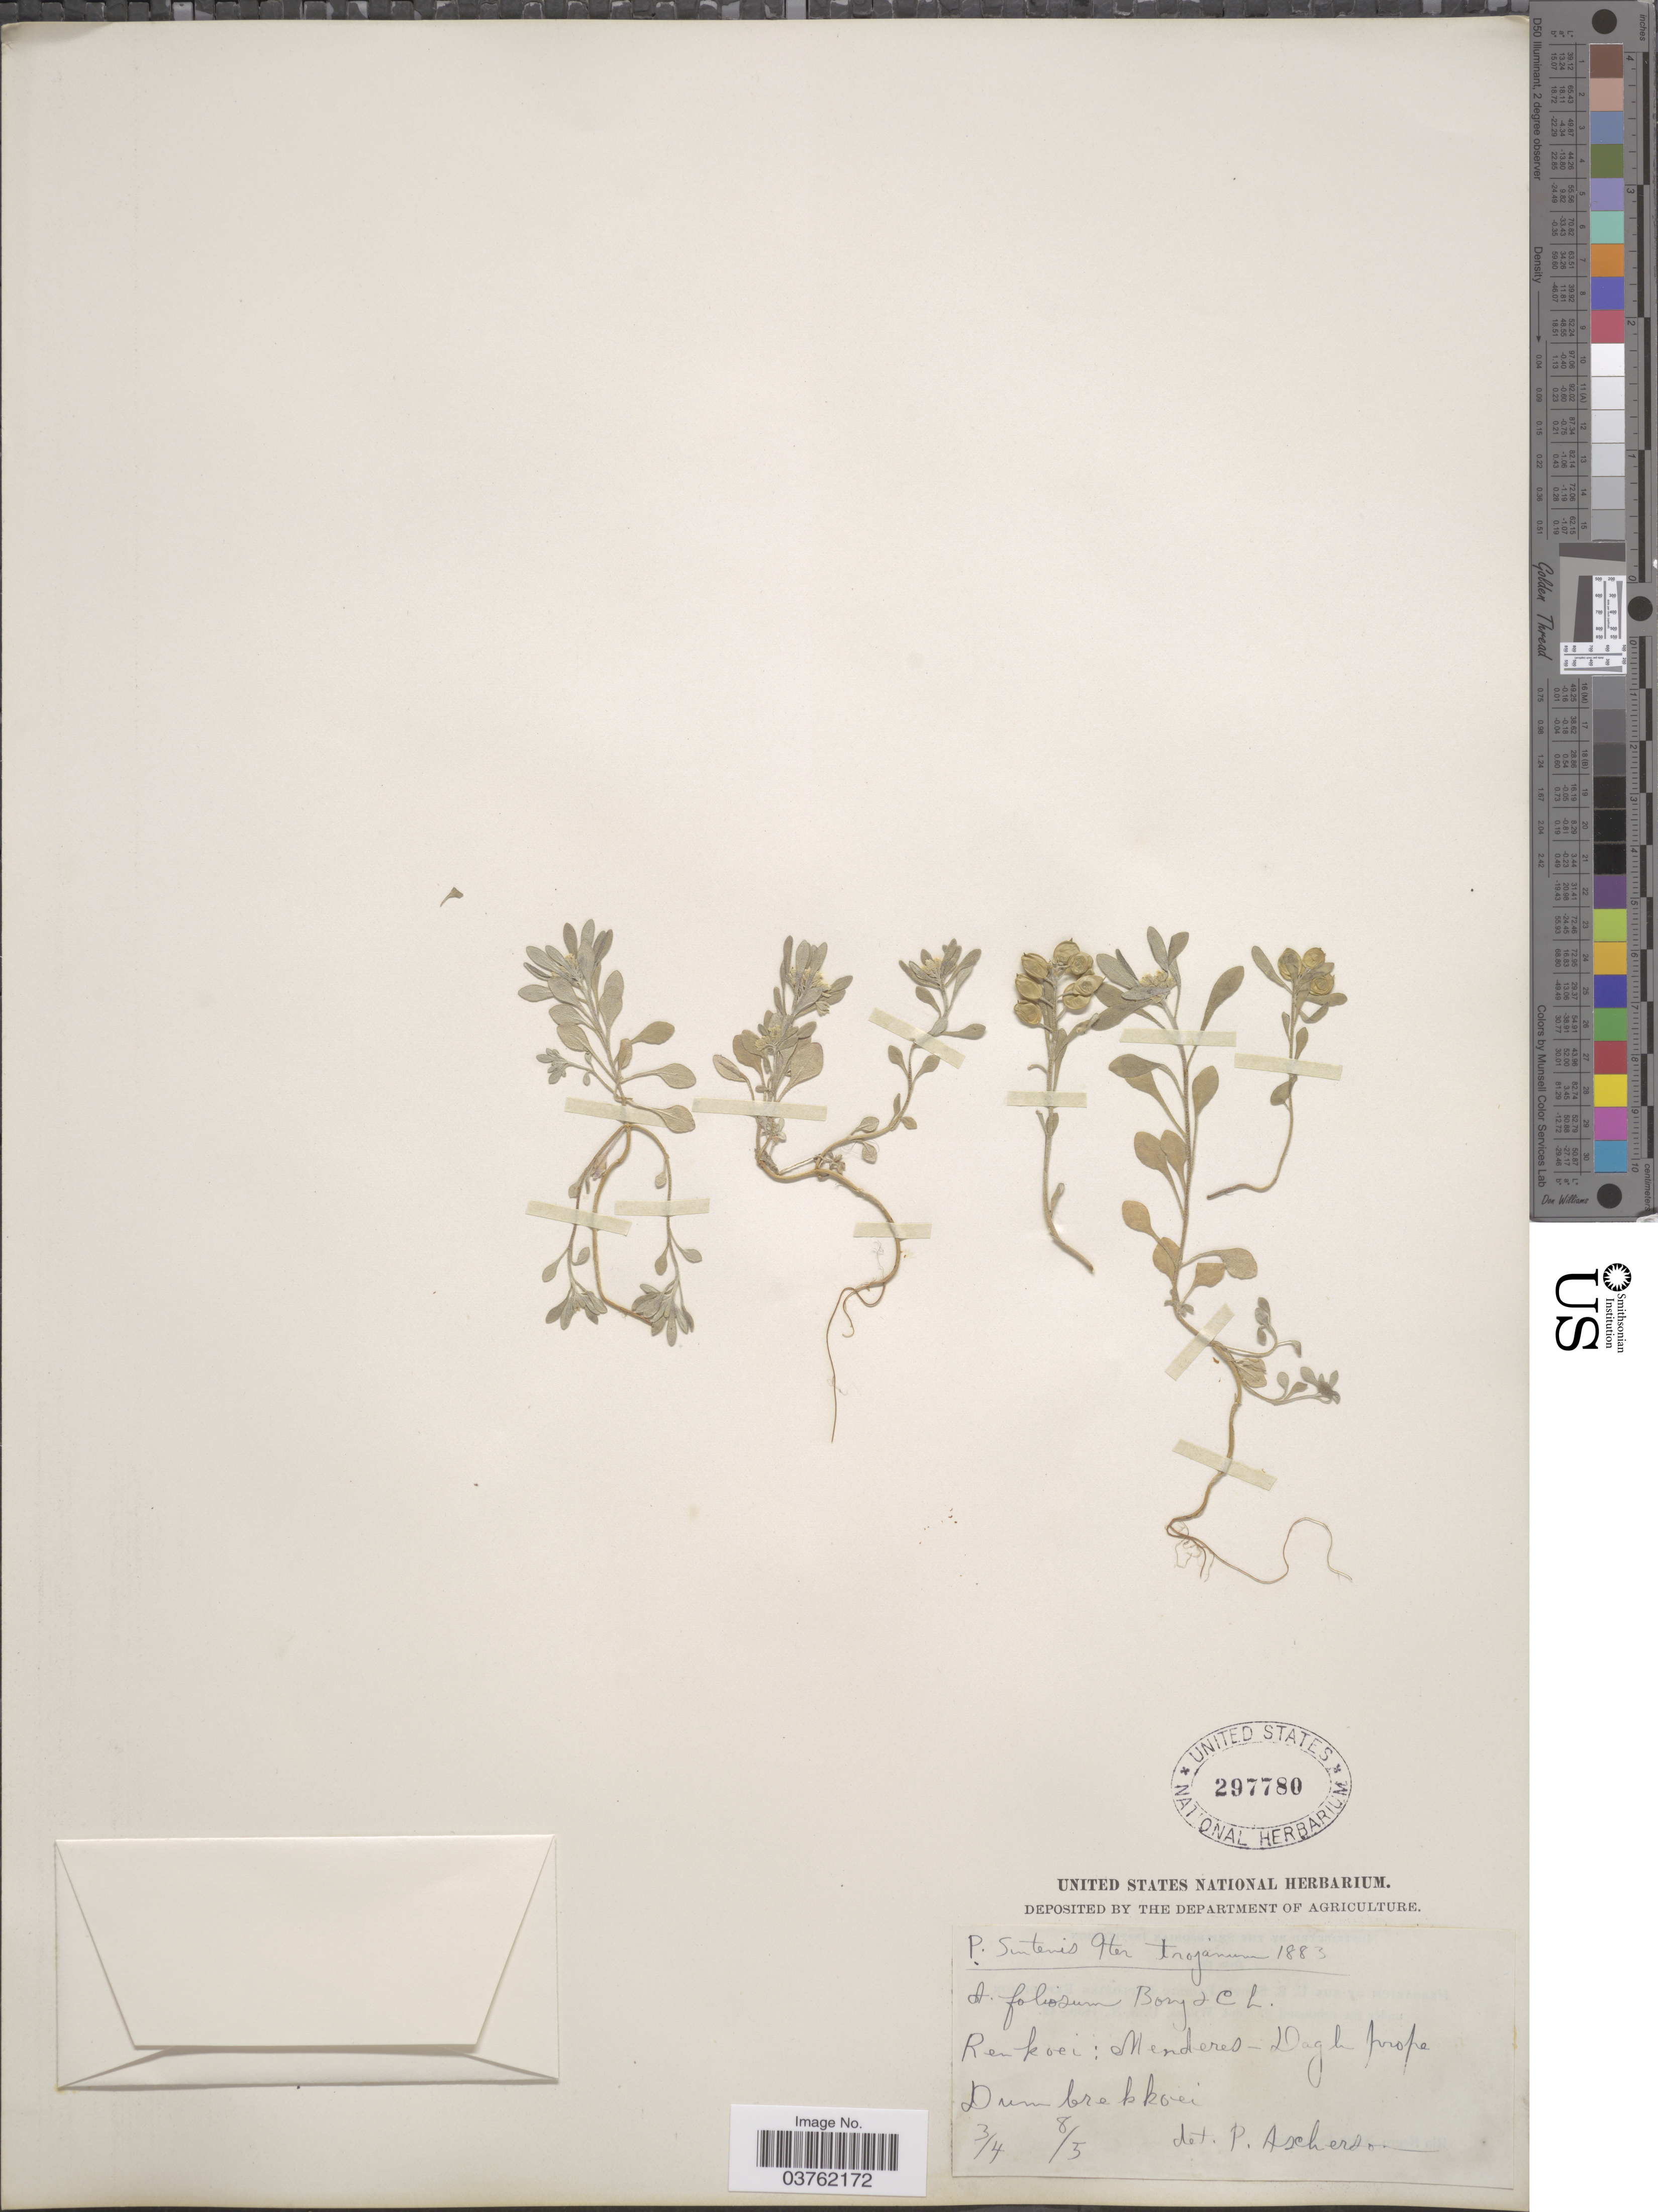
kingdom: Plantae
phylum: Tracheophyta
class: Magnoliopsida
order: Brassicales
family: Brassicaceae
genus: Alyssum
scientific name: Alyssum foliosum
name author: Bory & Chaub.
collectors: P. Sintenis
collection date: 1883-04-03/1883-05-08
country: Turkey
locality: Iter trojanum. Renkoei: Menderes-Dagh prope Dumbrekkoei.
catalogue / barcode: US 297780